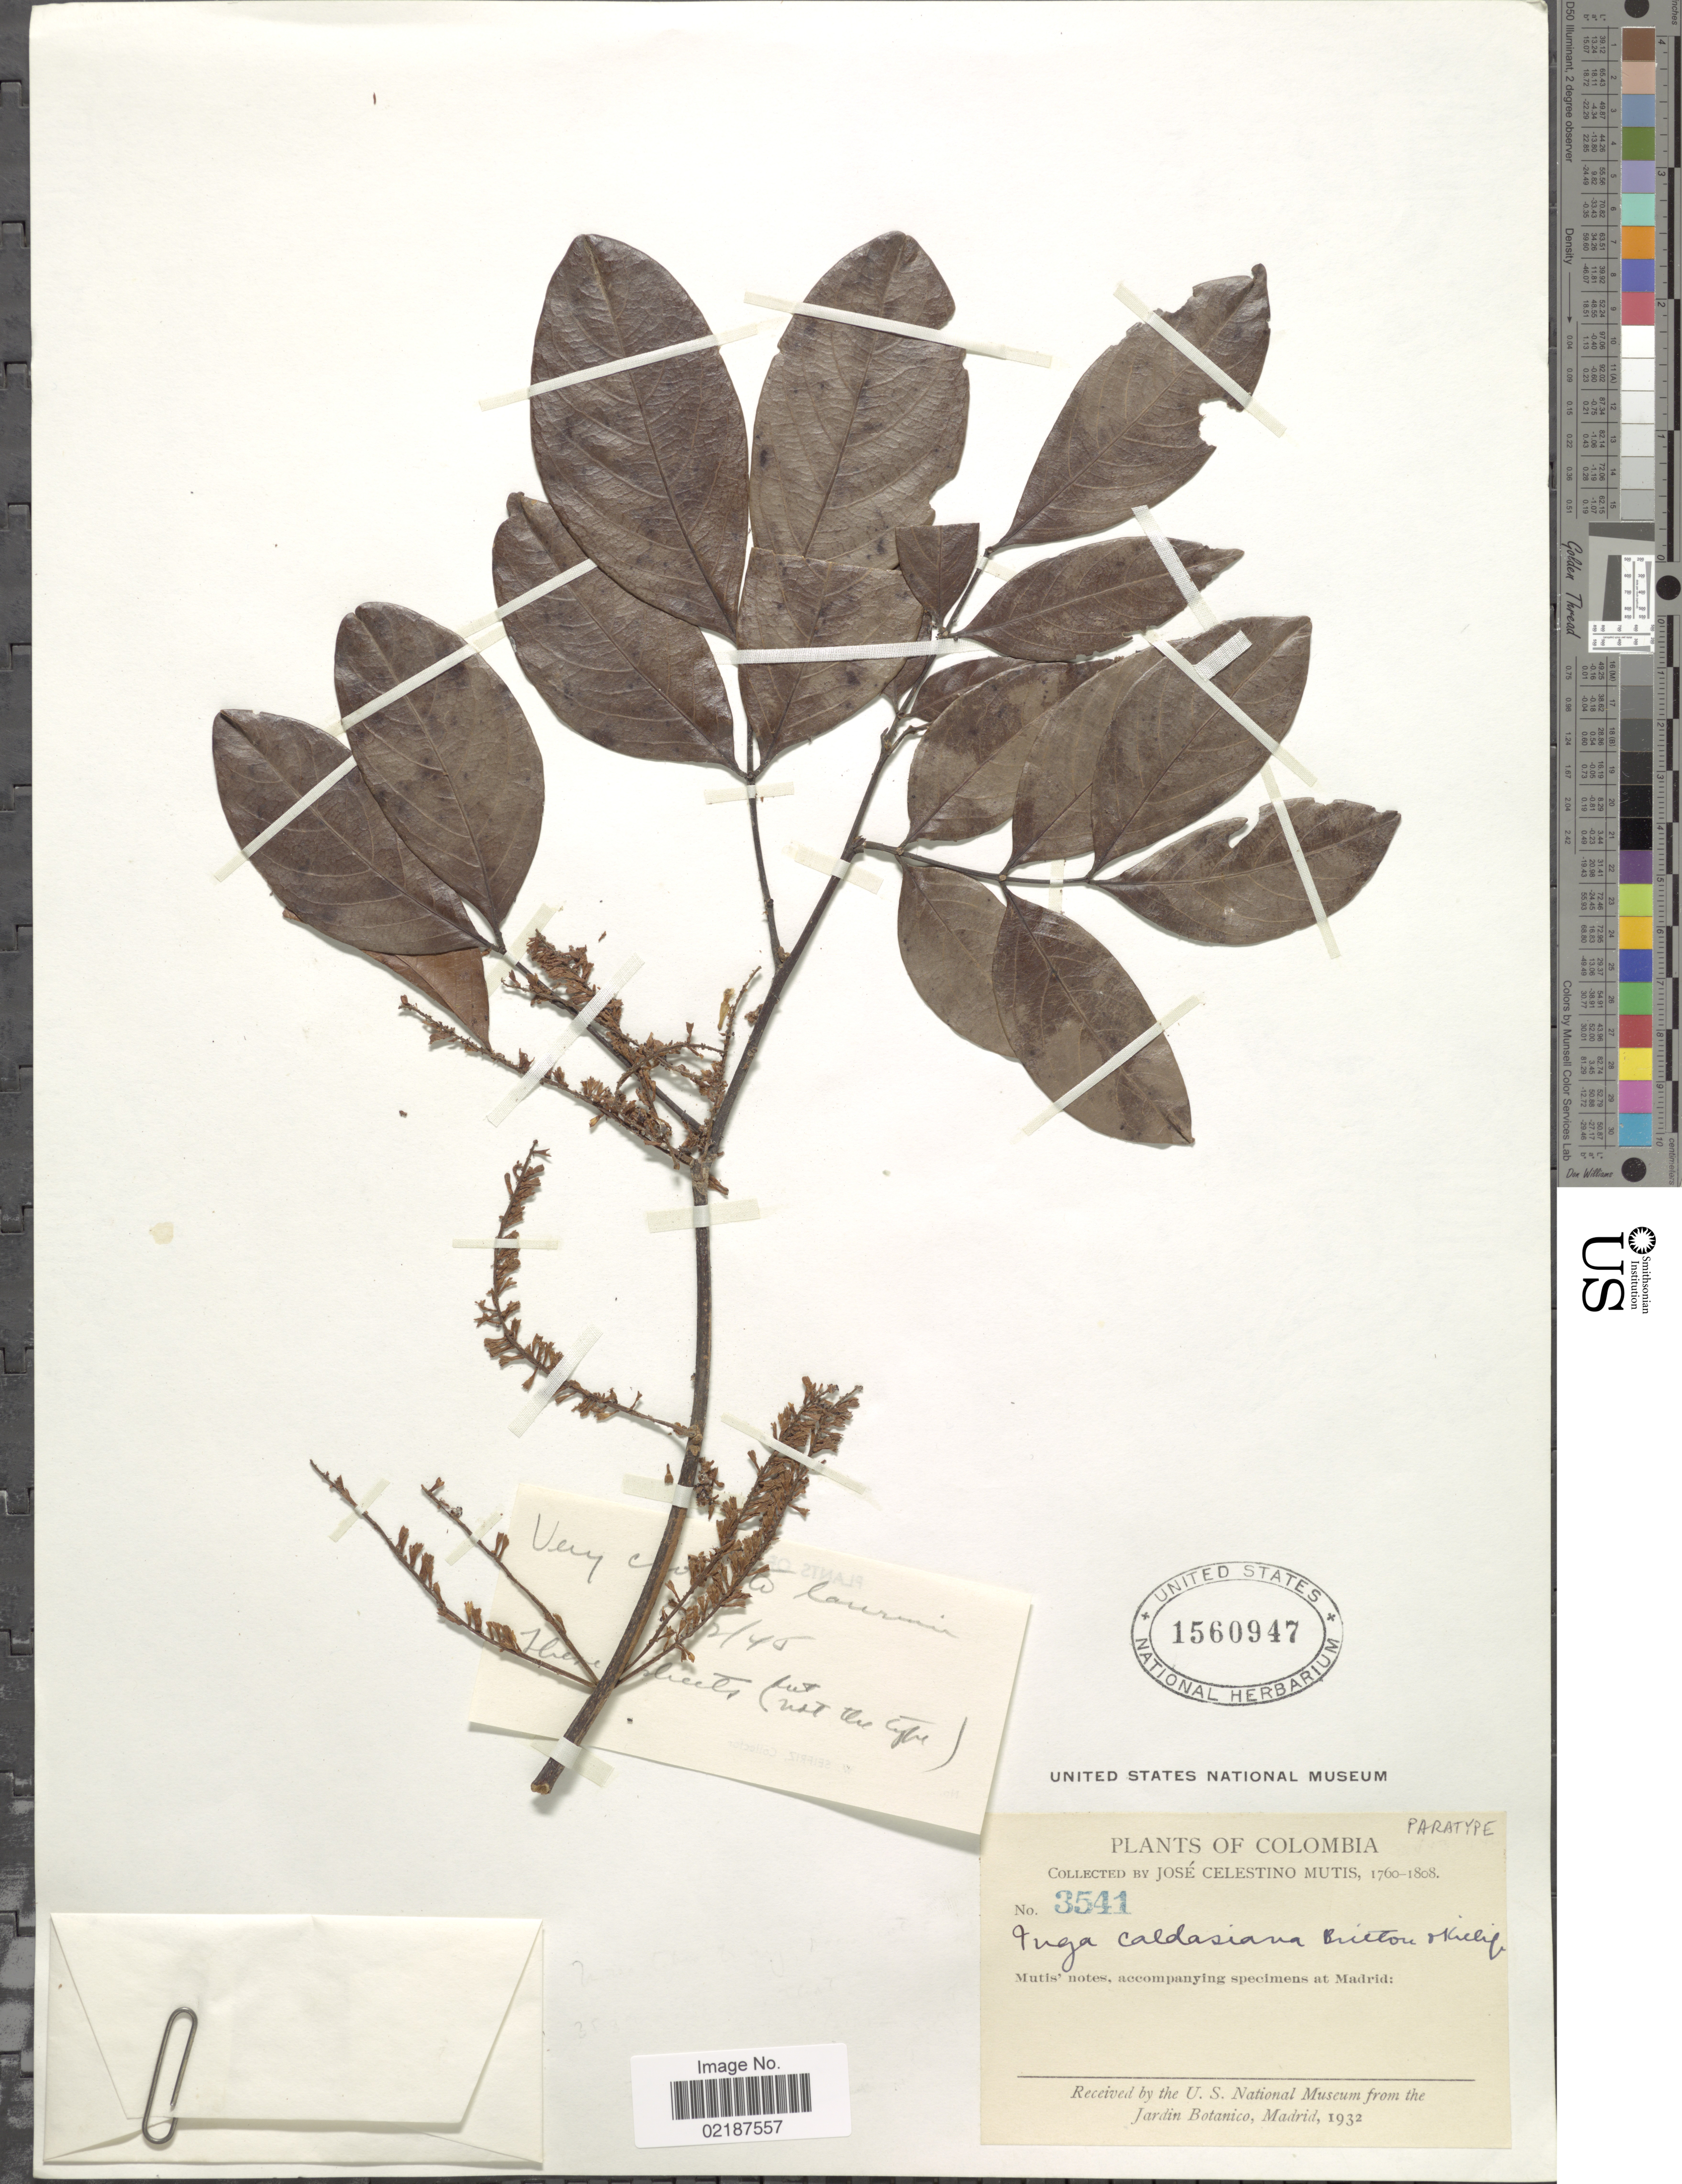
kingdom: Plantae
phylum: Tracheophyta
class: Magnoliopsida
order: Fabales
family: Fabaceae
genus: Inga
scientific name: Inga coruscans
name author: Humb. & Bonpl. ex Willd.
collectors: J. C. B. Mutis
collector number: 3541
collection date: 1760/1808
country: Colombia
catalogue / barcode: US 1560947